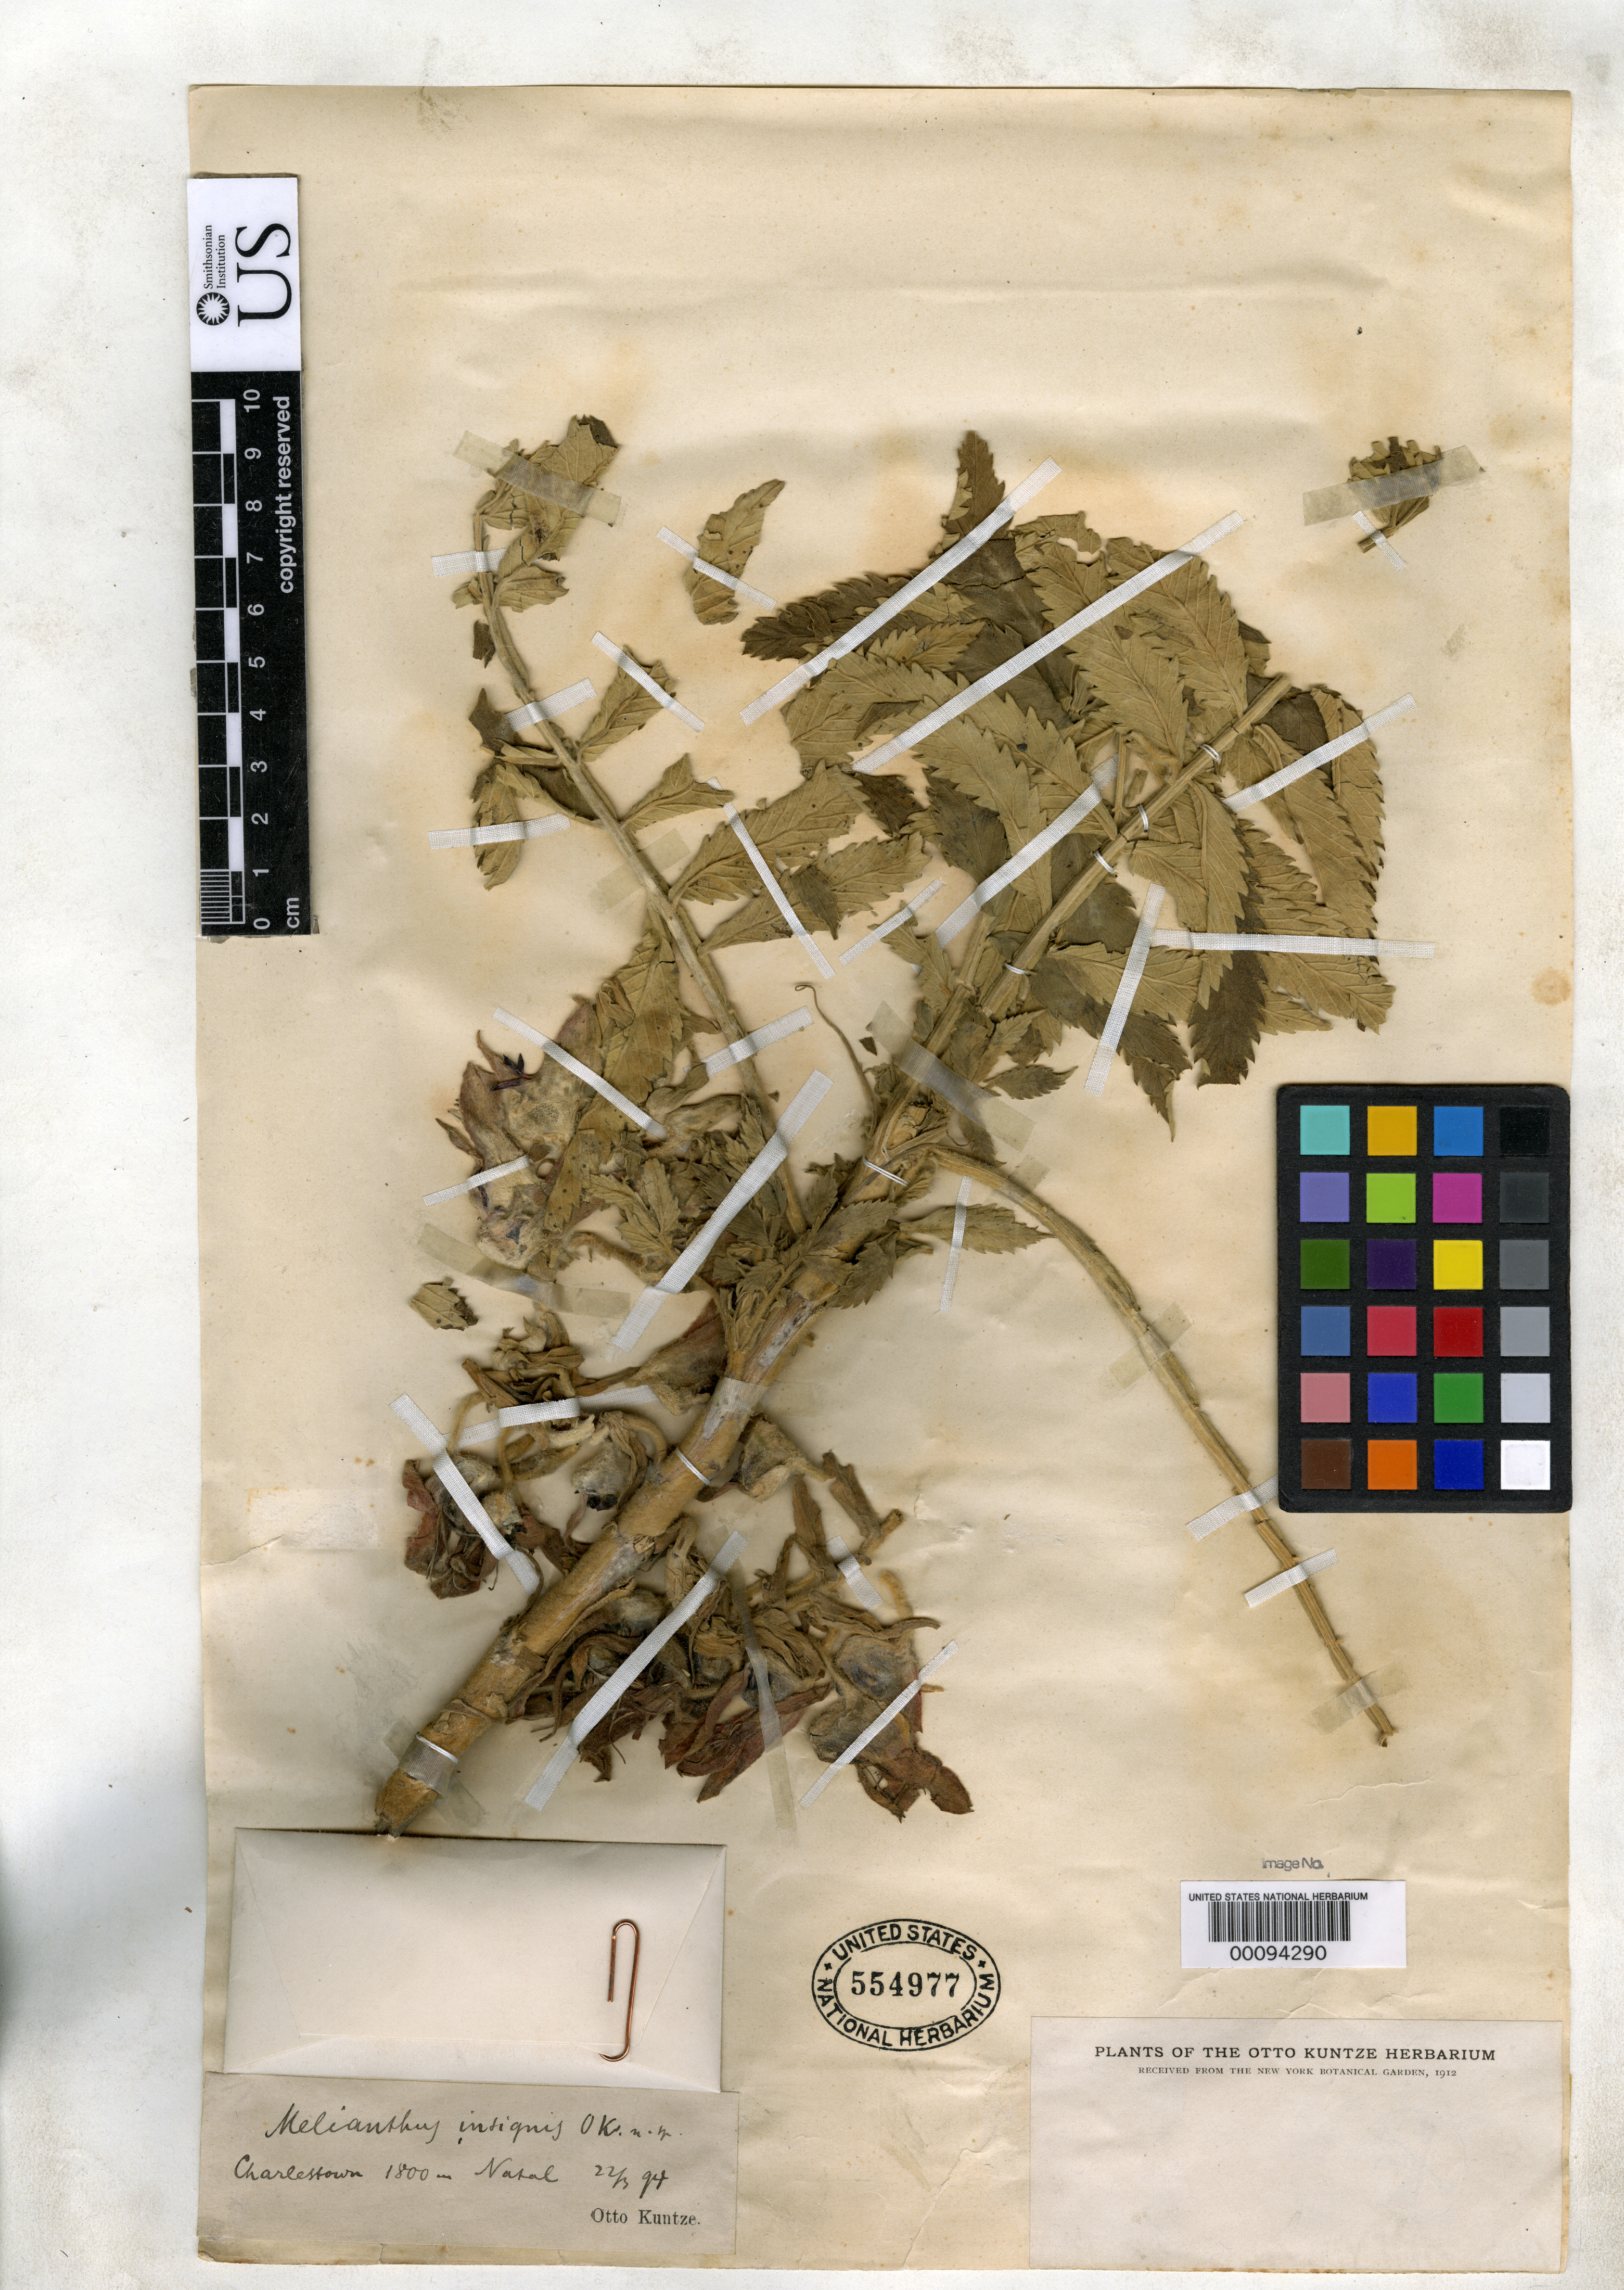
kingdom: Plantae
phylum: Tracheophyta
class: Magnoliopsida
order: Geraniales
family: Melianthaceae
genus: Melianthus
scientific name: Melianthus insignis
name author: Kuntze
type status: Type Collection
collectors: C.E.O. Kuntze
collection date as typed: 22 Mar 1894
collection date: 1894-03-22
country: South Africa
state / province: KwaZulu-Natal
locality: Charlestown.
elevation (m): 1800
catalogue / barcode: US 554977